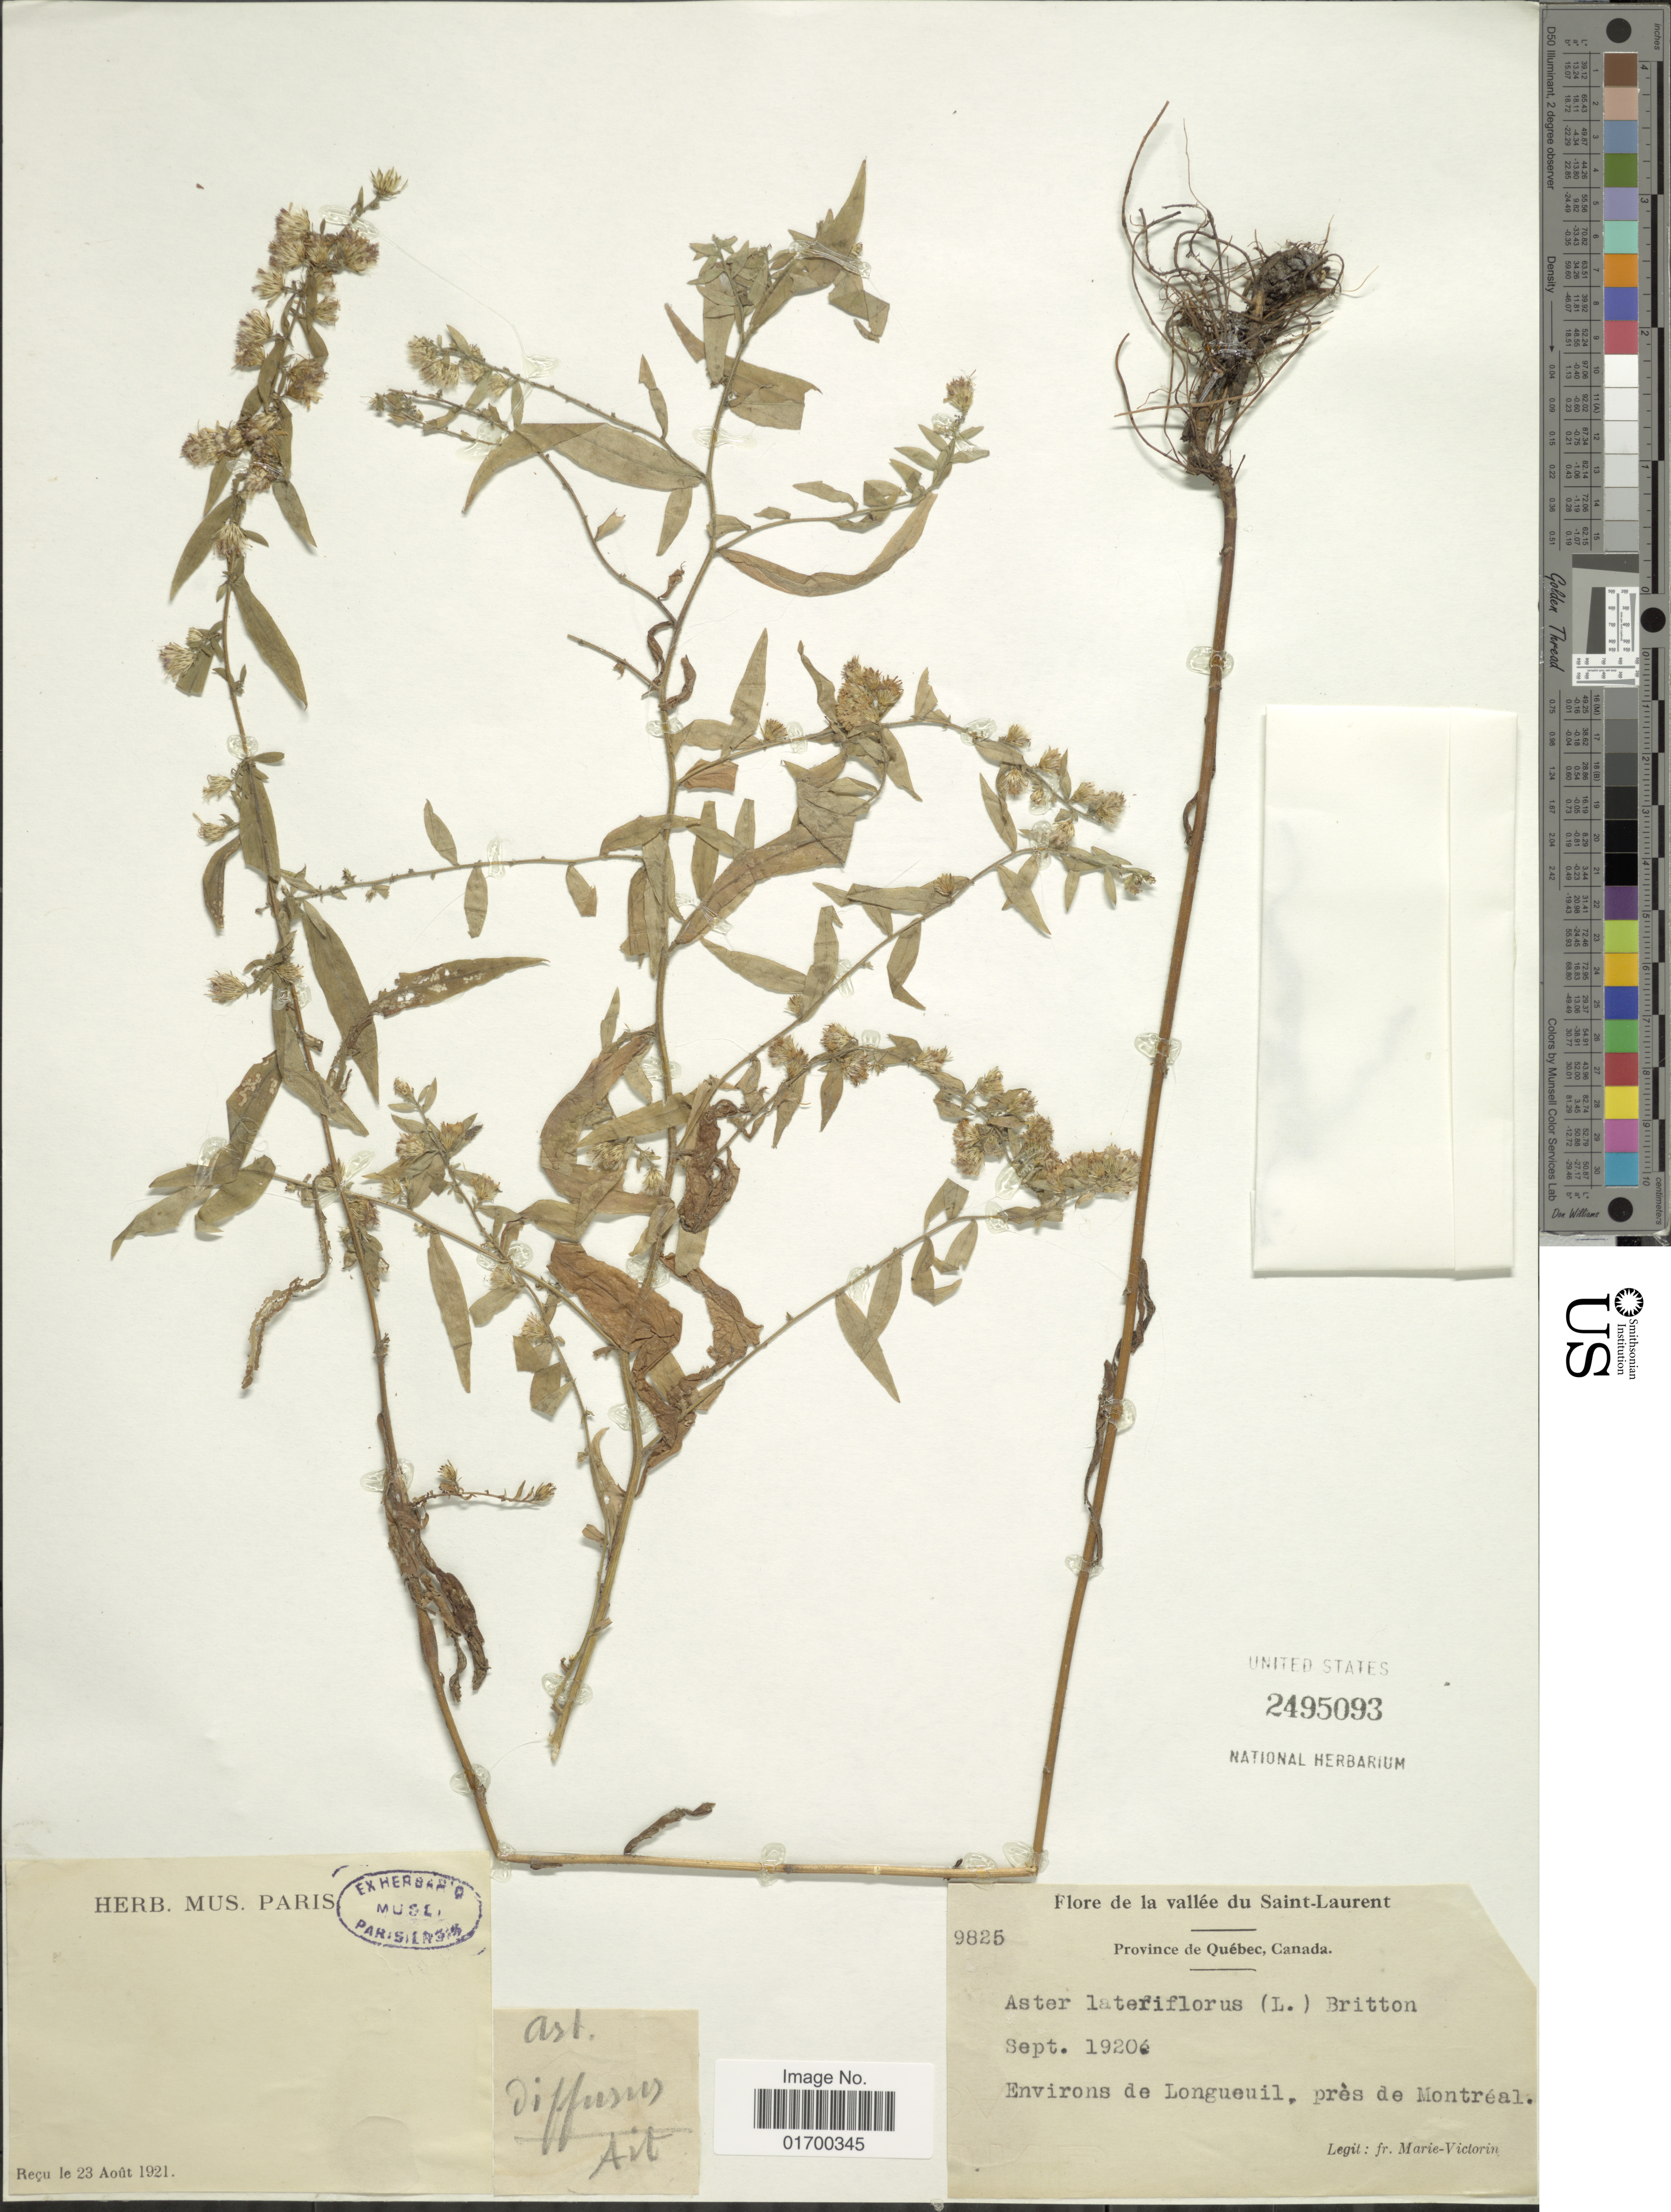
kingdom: Plantae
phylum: Tracheophyta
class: Magnoliopsida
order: Asterales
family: Asteraceae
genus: Symphyotrichum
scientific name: Symphyotrichum lateriflorum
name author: (L.) Á. Löve & D. Löve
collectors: F. Marie-Victorin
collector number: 9825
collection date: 1920-09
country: Canada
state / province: Quebec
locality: De vallee du Saint Laurent, Province de Quebec, pres de Montreal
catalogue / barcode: US 2495093